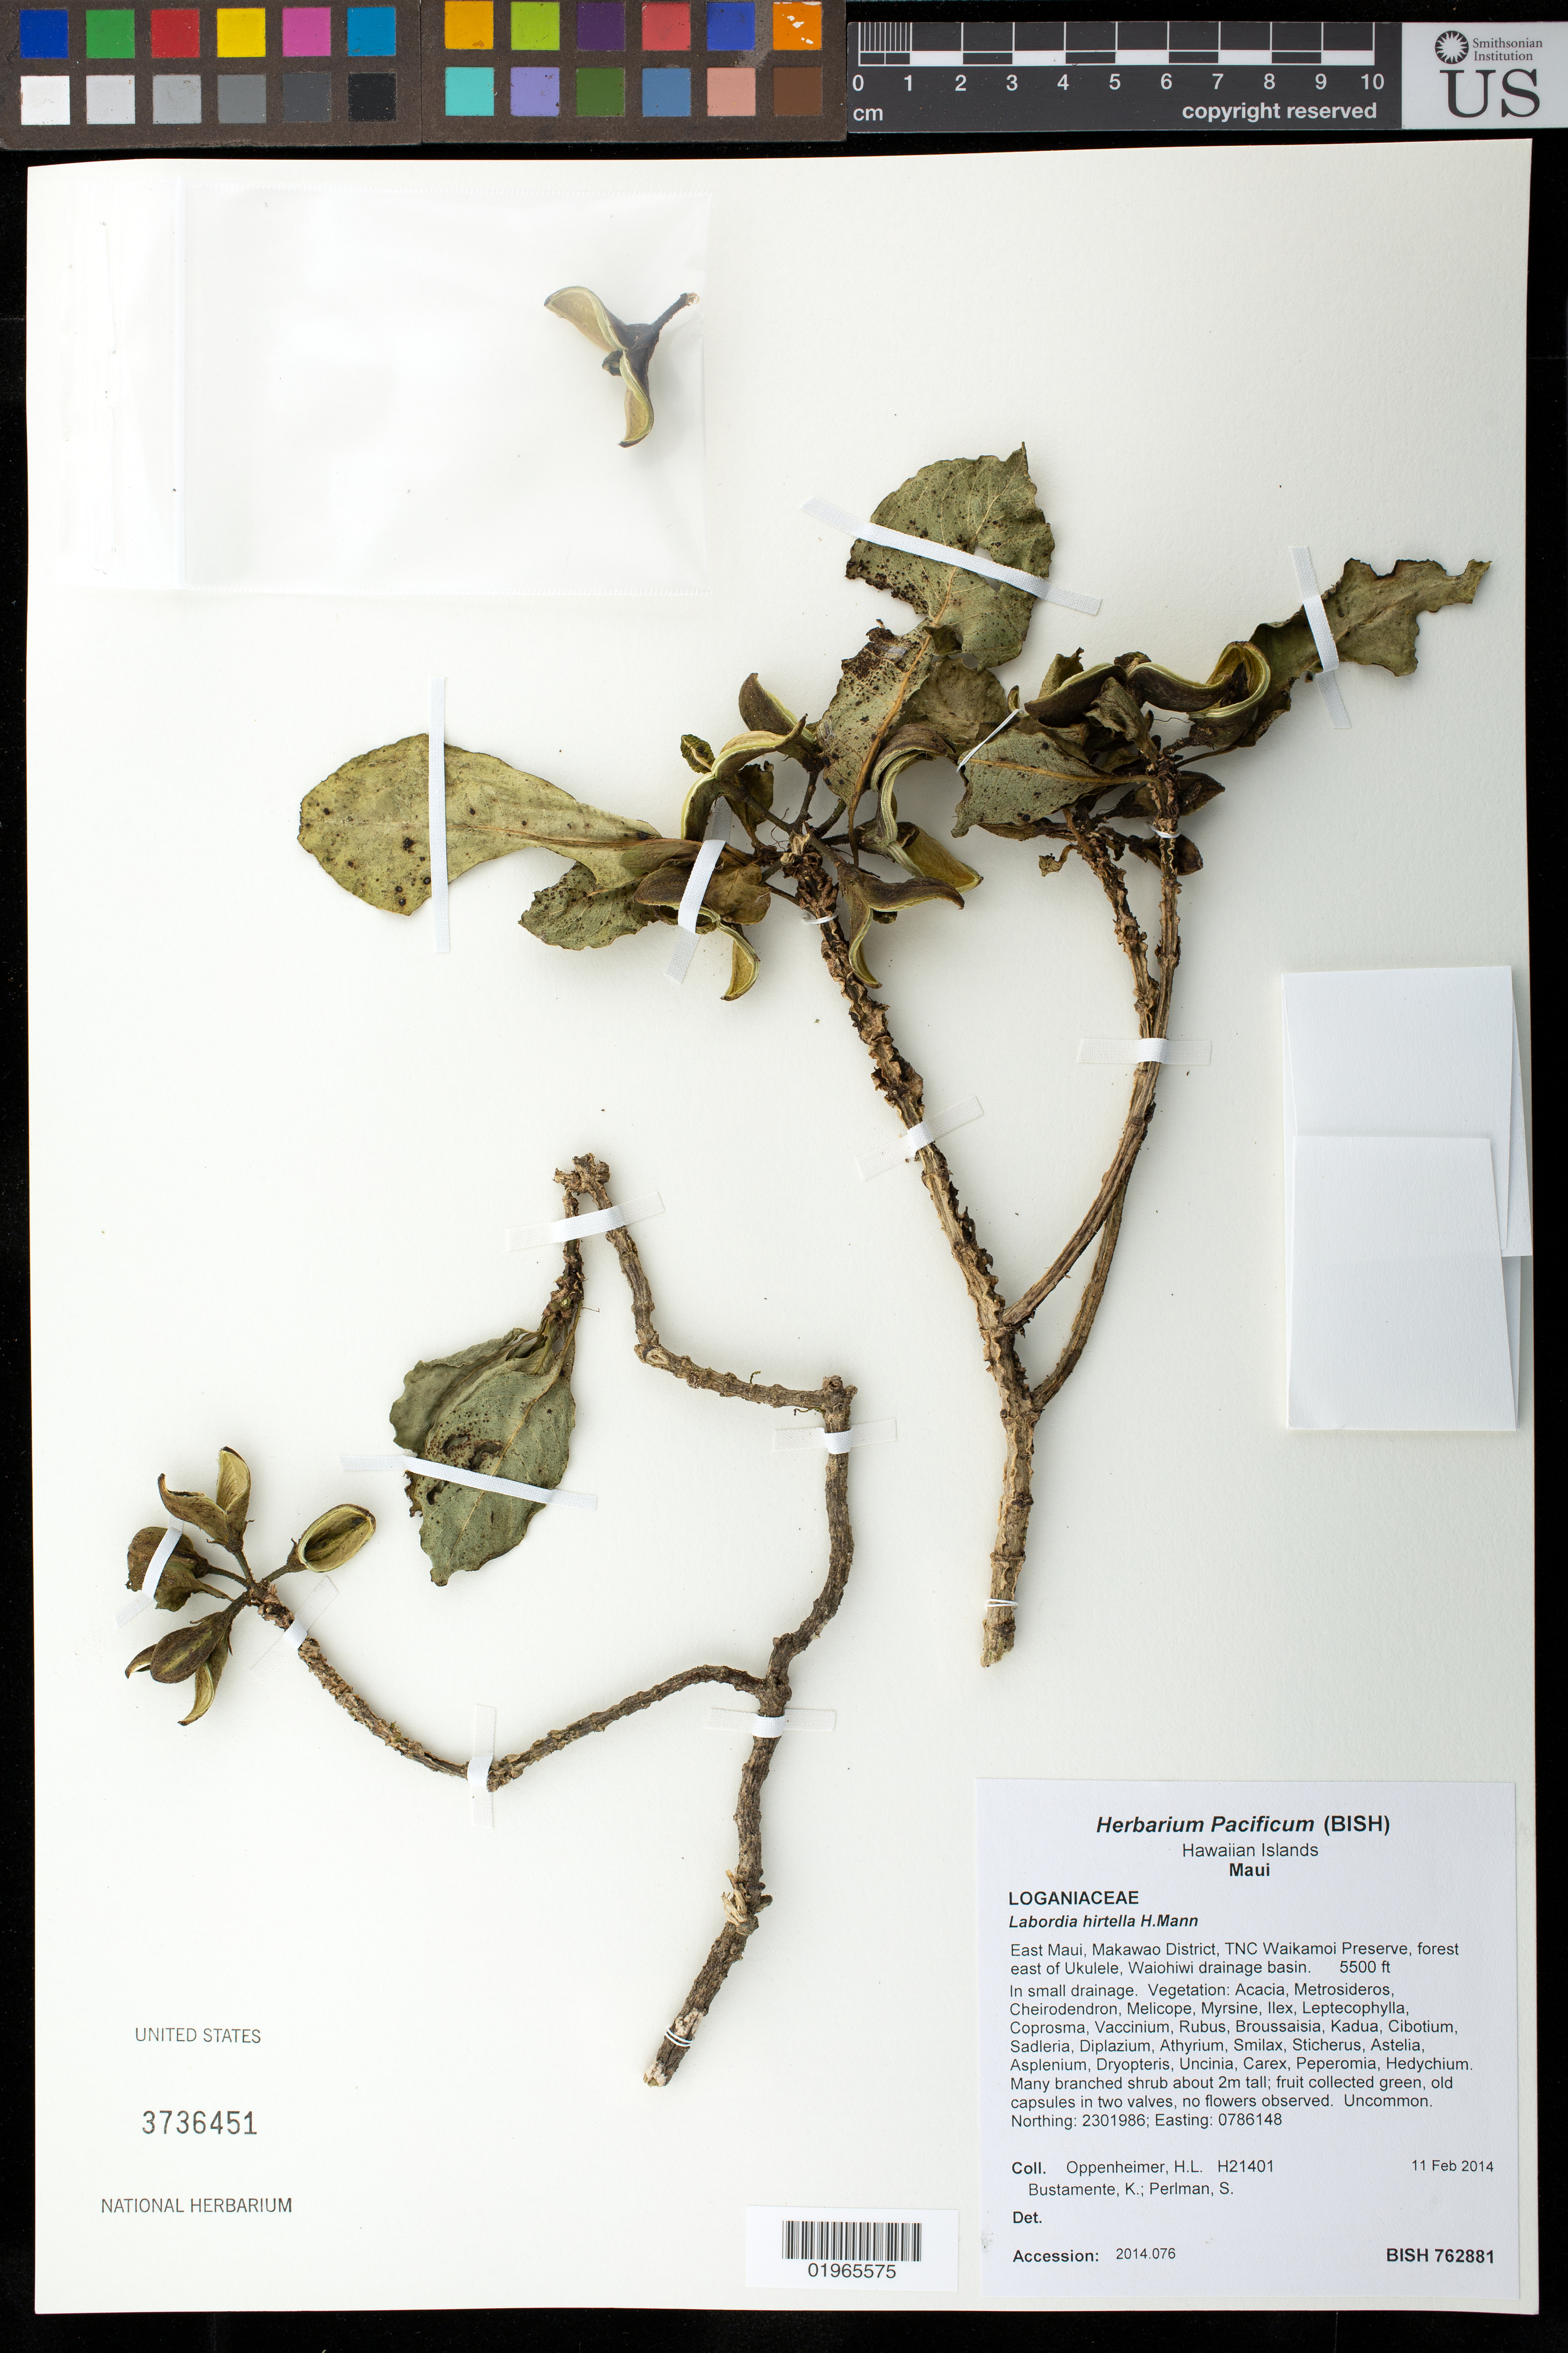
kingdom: Plantae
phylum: Tracheophyta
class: Magnoliopsida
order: Gentianales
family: Loganiaceae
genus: Geniostoma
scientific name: Geniostoma hirtellum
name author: (H. Mann) Byng & Christenh.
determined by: Wagner, W. L., (BOT), Smithsonian Institution - National Museum of Natural History (UNITED STATES)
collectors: H. L. Oppenheimer, K. M. Bustamente & S. P. Perlman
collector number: H21401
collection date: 2014-02-11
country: United States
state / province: Hawaii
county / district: Maui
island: Maui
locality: East Maui, Makawao District, TNC Waikamoi Preserve, forest east of Ukulele, Waiohiwi drainage basin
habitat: Small drainage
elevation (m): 1676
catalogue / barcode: US 3736451